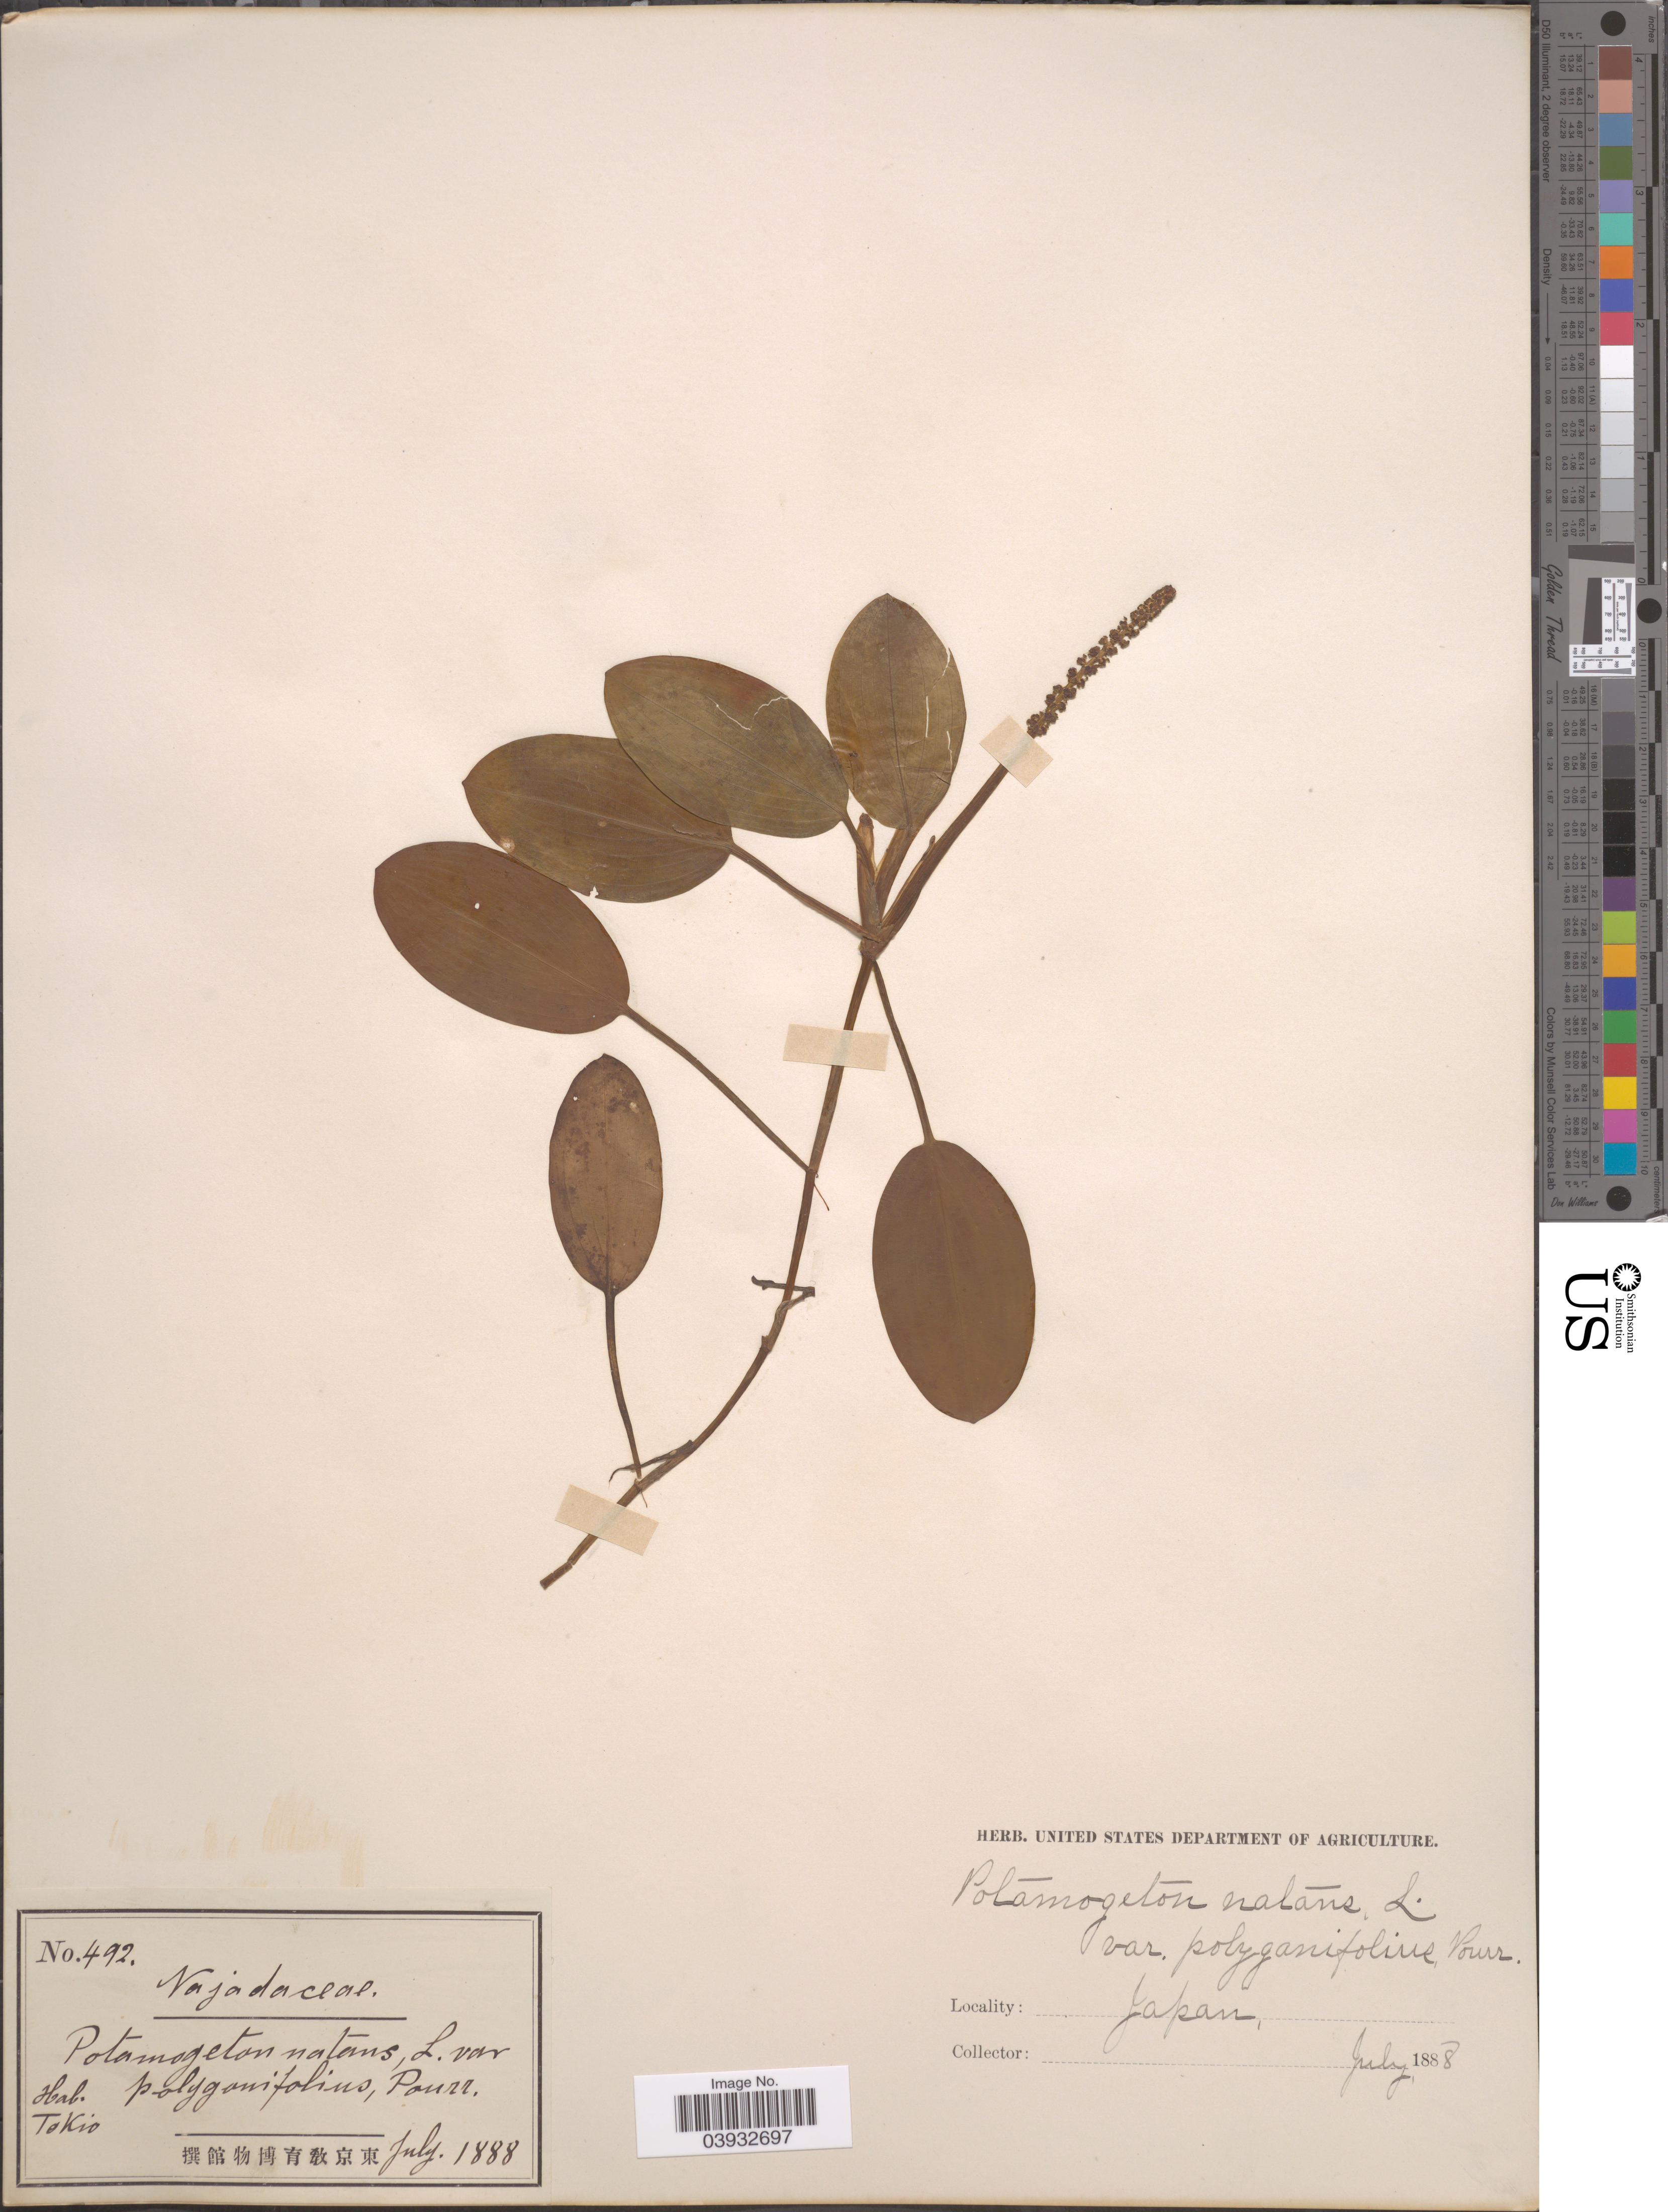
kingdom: Plantae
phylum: Tracheophyta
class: Liliopsida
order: Alismatales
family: Potamogetonaceae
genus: Potamogeton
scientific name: Potamogeton polygonifolius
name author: Pourr.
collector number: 492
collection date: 1888-07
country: Japan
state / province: Tokyo, Federal City of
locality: Tokio.